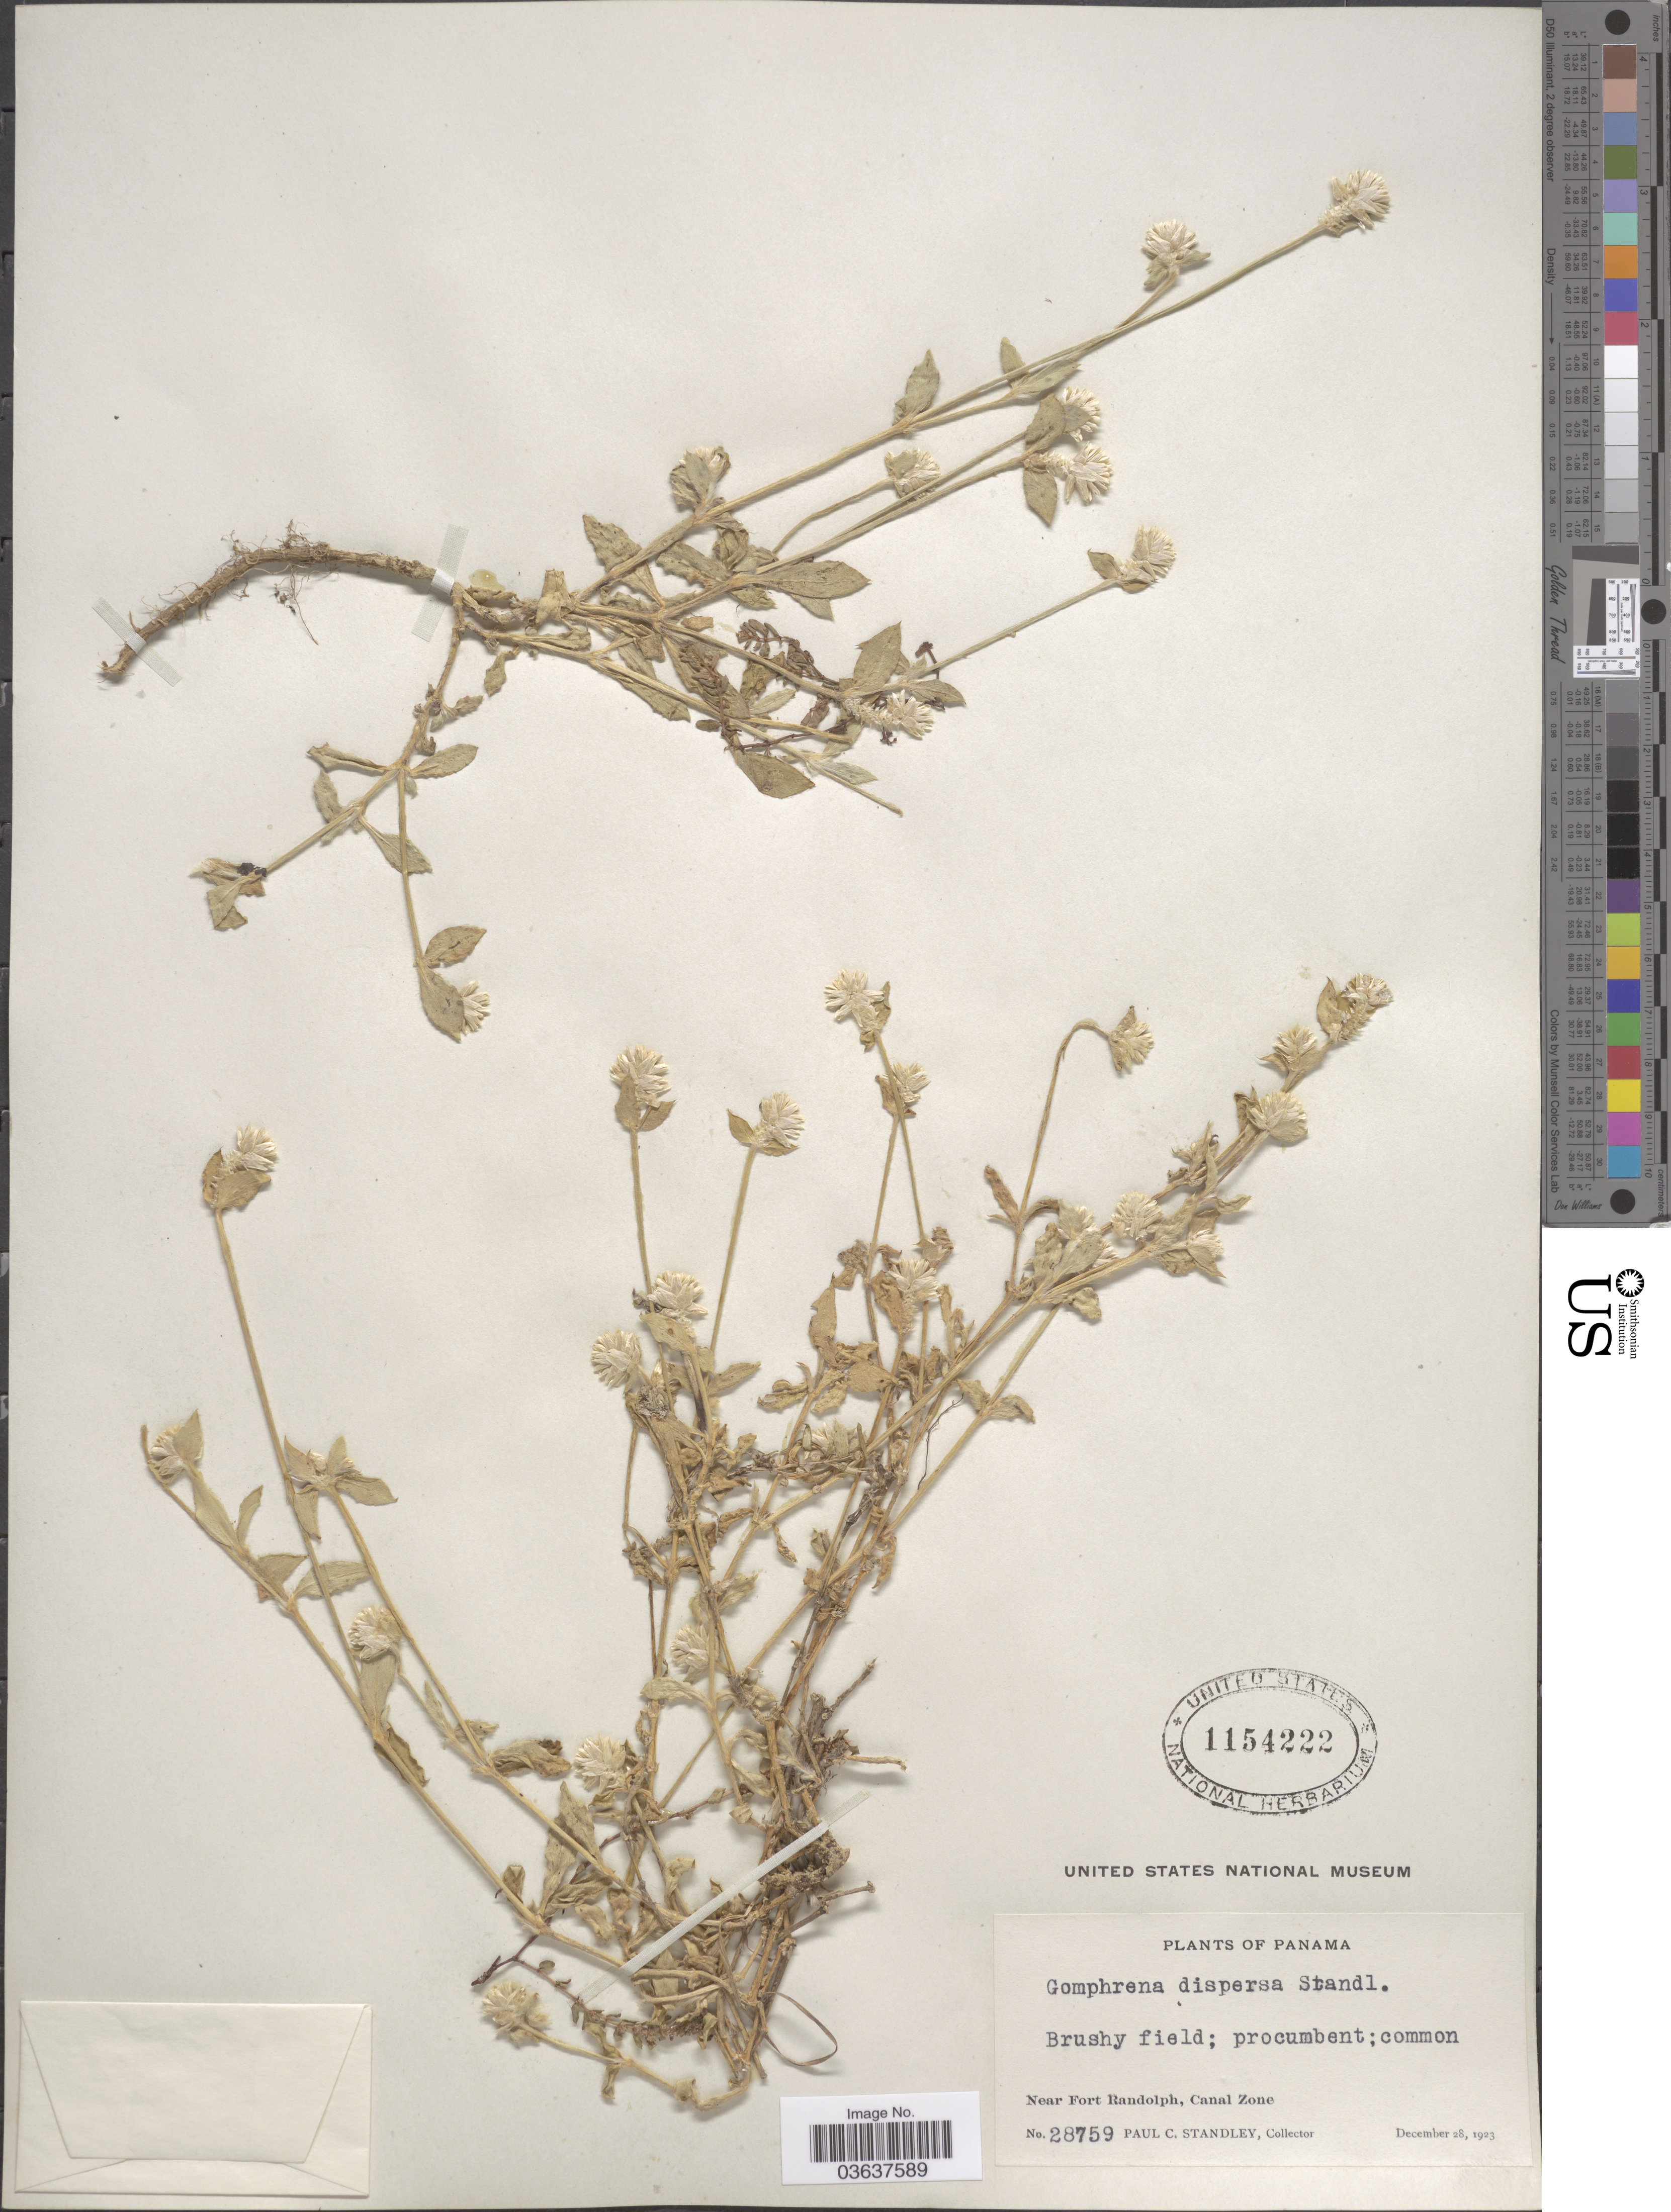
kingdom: Plantae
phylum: Tracheophyta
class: Magnoliopsida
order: Caryophyllales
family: Amaranthaceae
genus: Gomphrena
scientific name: Gomphrena dispersa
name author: Standl.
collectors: P. C. Standley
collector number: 28759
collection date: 1923-12-28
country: Panama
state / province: Colón / Panamá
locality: Near Fort Randolph, Canal Zone.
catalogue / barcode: US 1154222